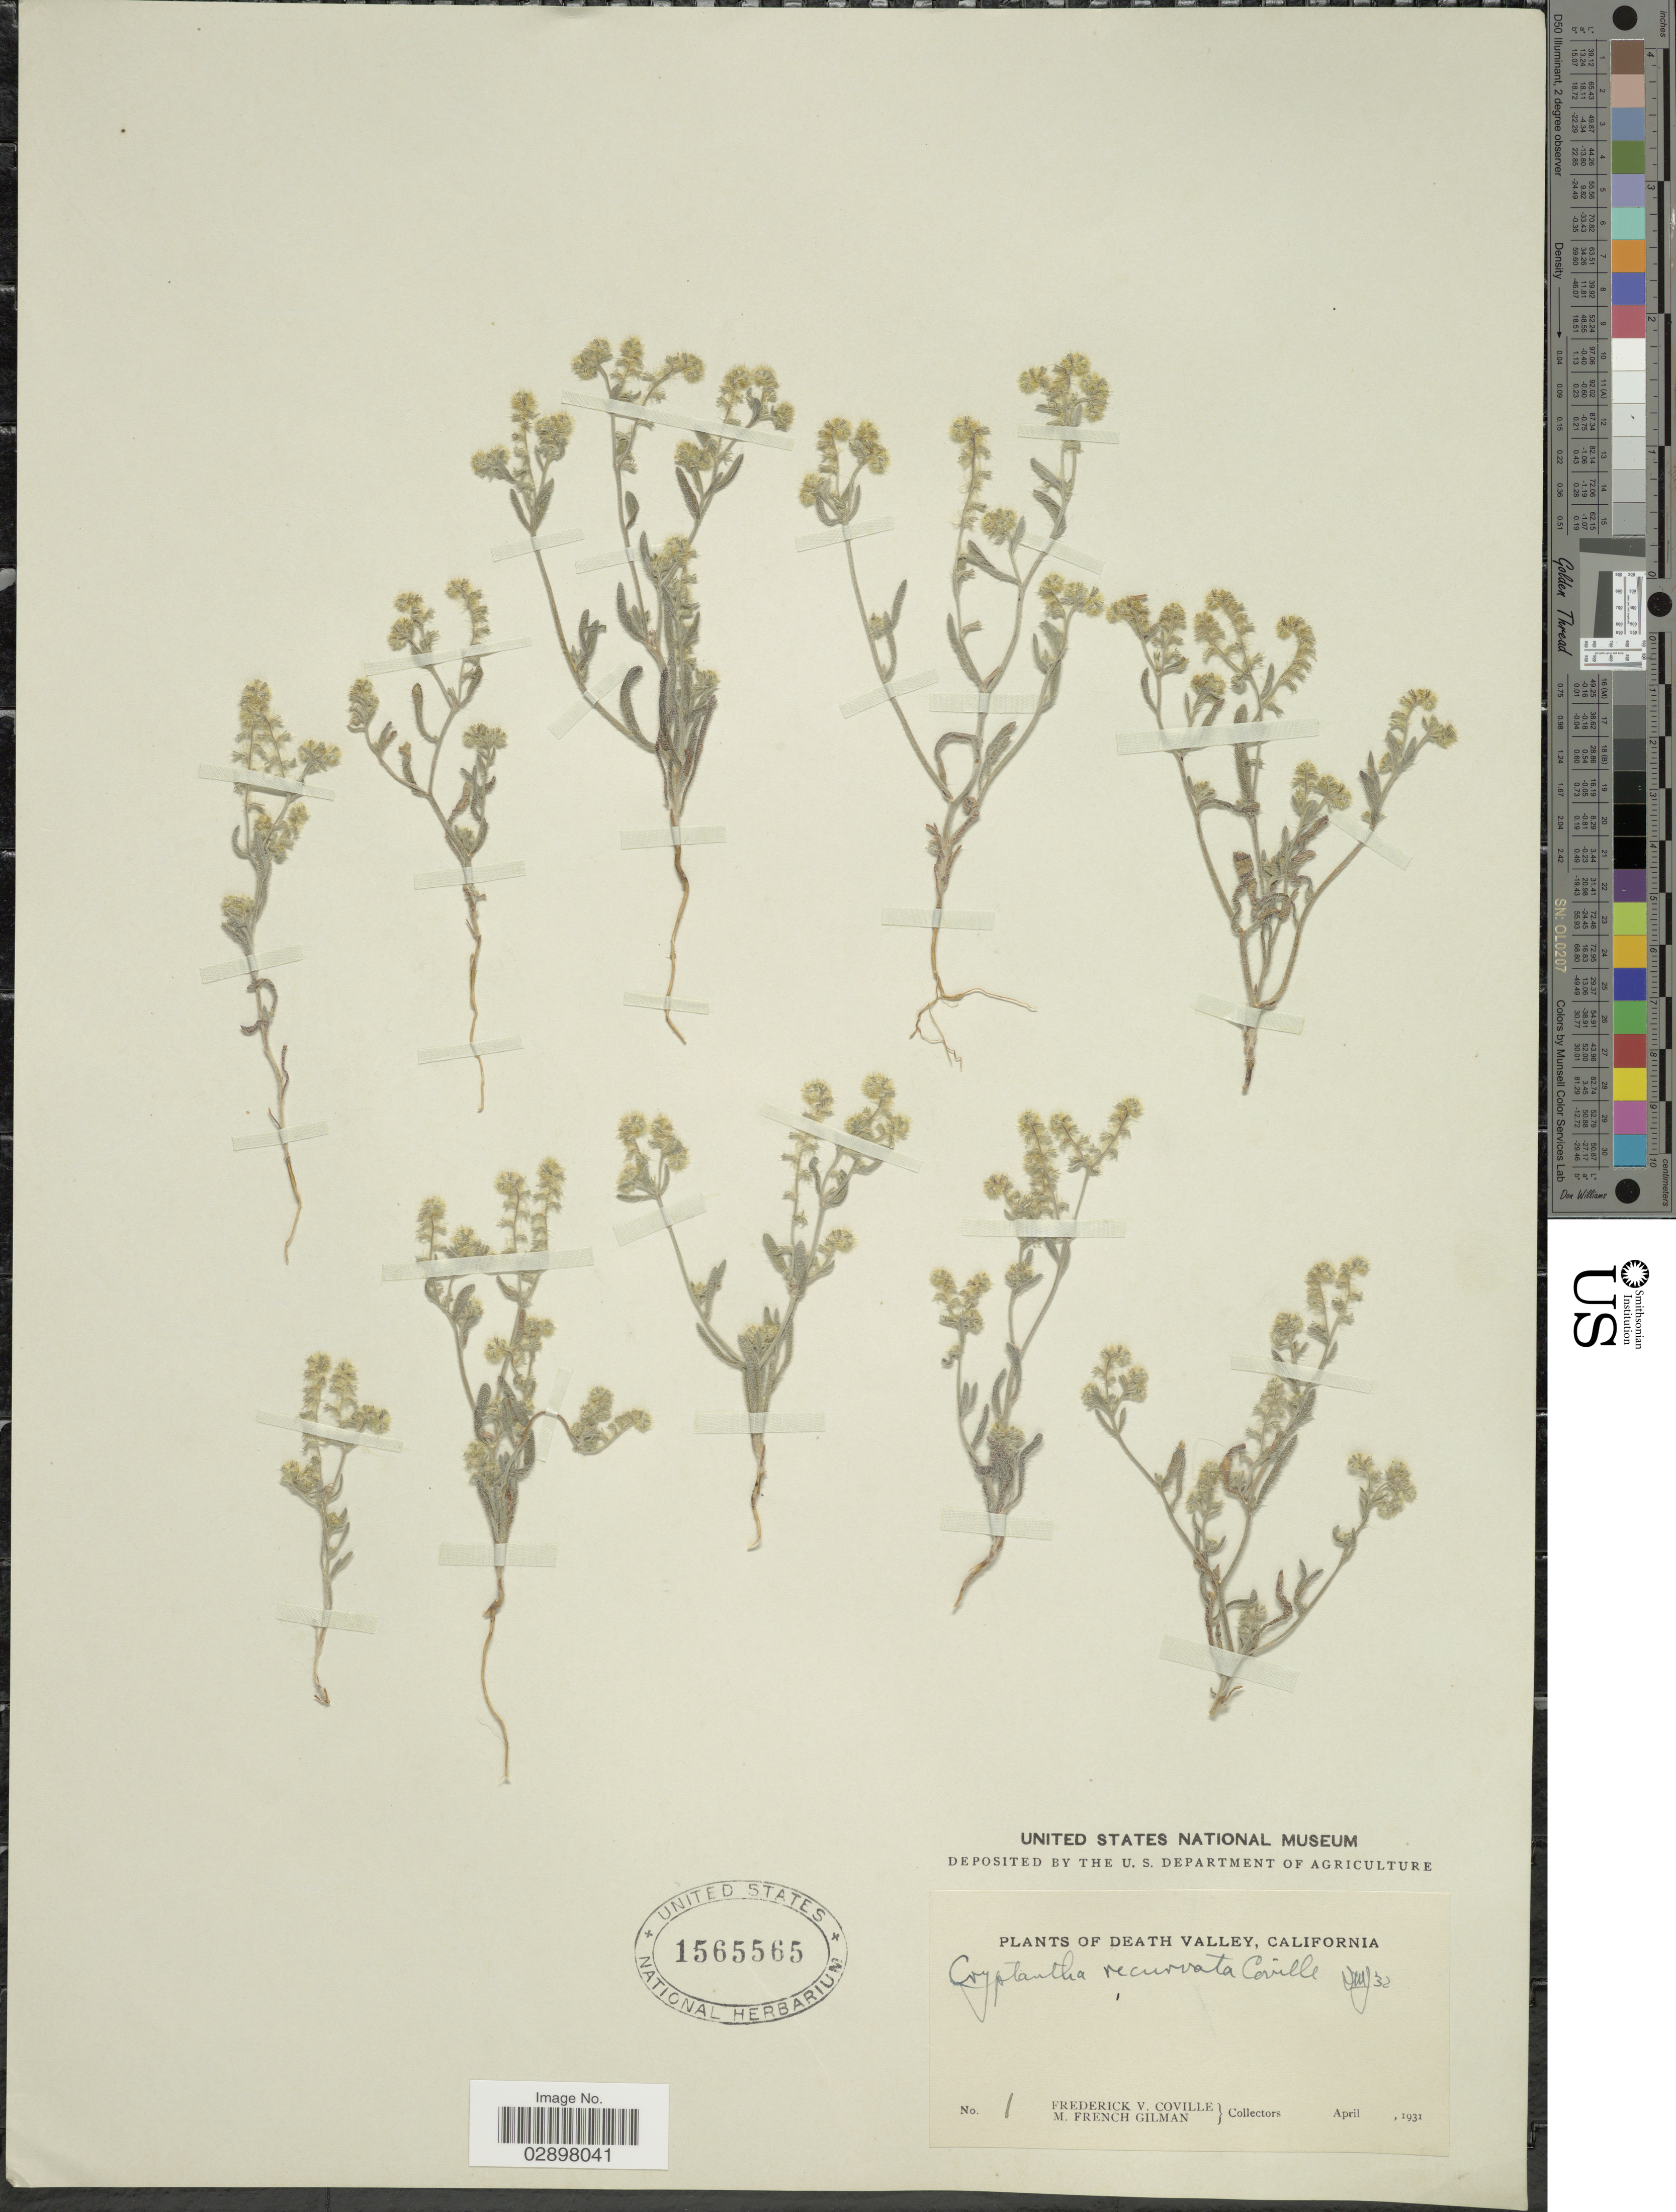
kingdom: Plantae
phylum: Tracheophyta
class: Magnoliopsida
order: Boraginales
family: Boraginaceae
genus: Cryptantha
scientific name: Cryptantha recurvata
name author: Coville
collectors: F. V. Coville & M. F. Gilman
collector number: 1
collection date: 1931-04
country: United States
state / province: California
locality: Death Valley.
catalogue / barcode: US 1565565